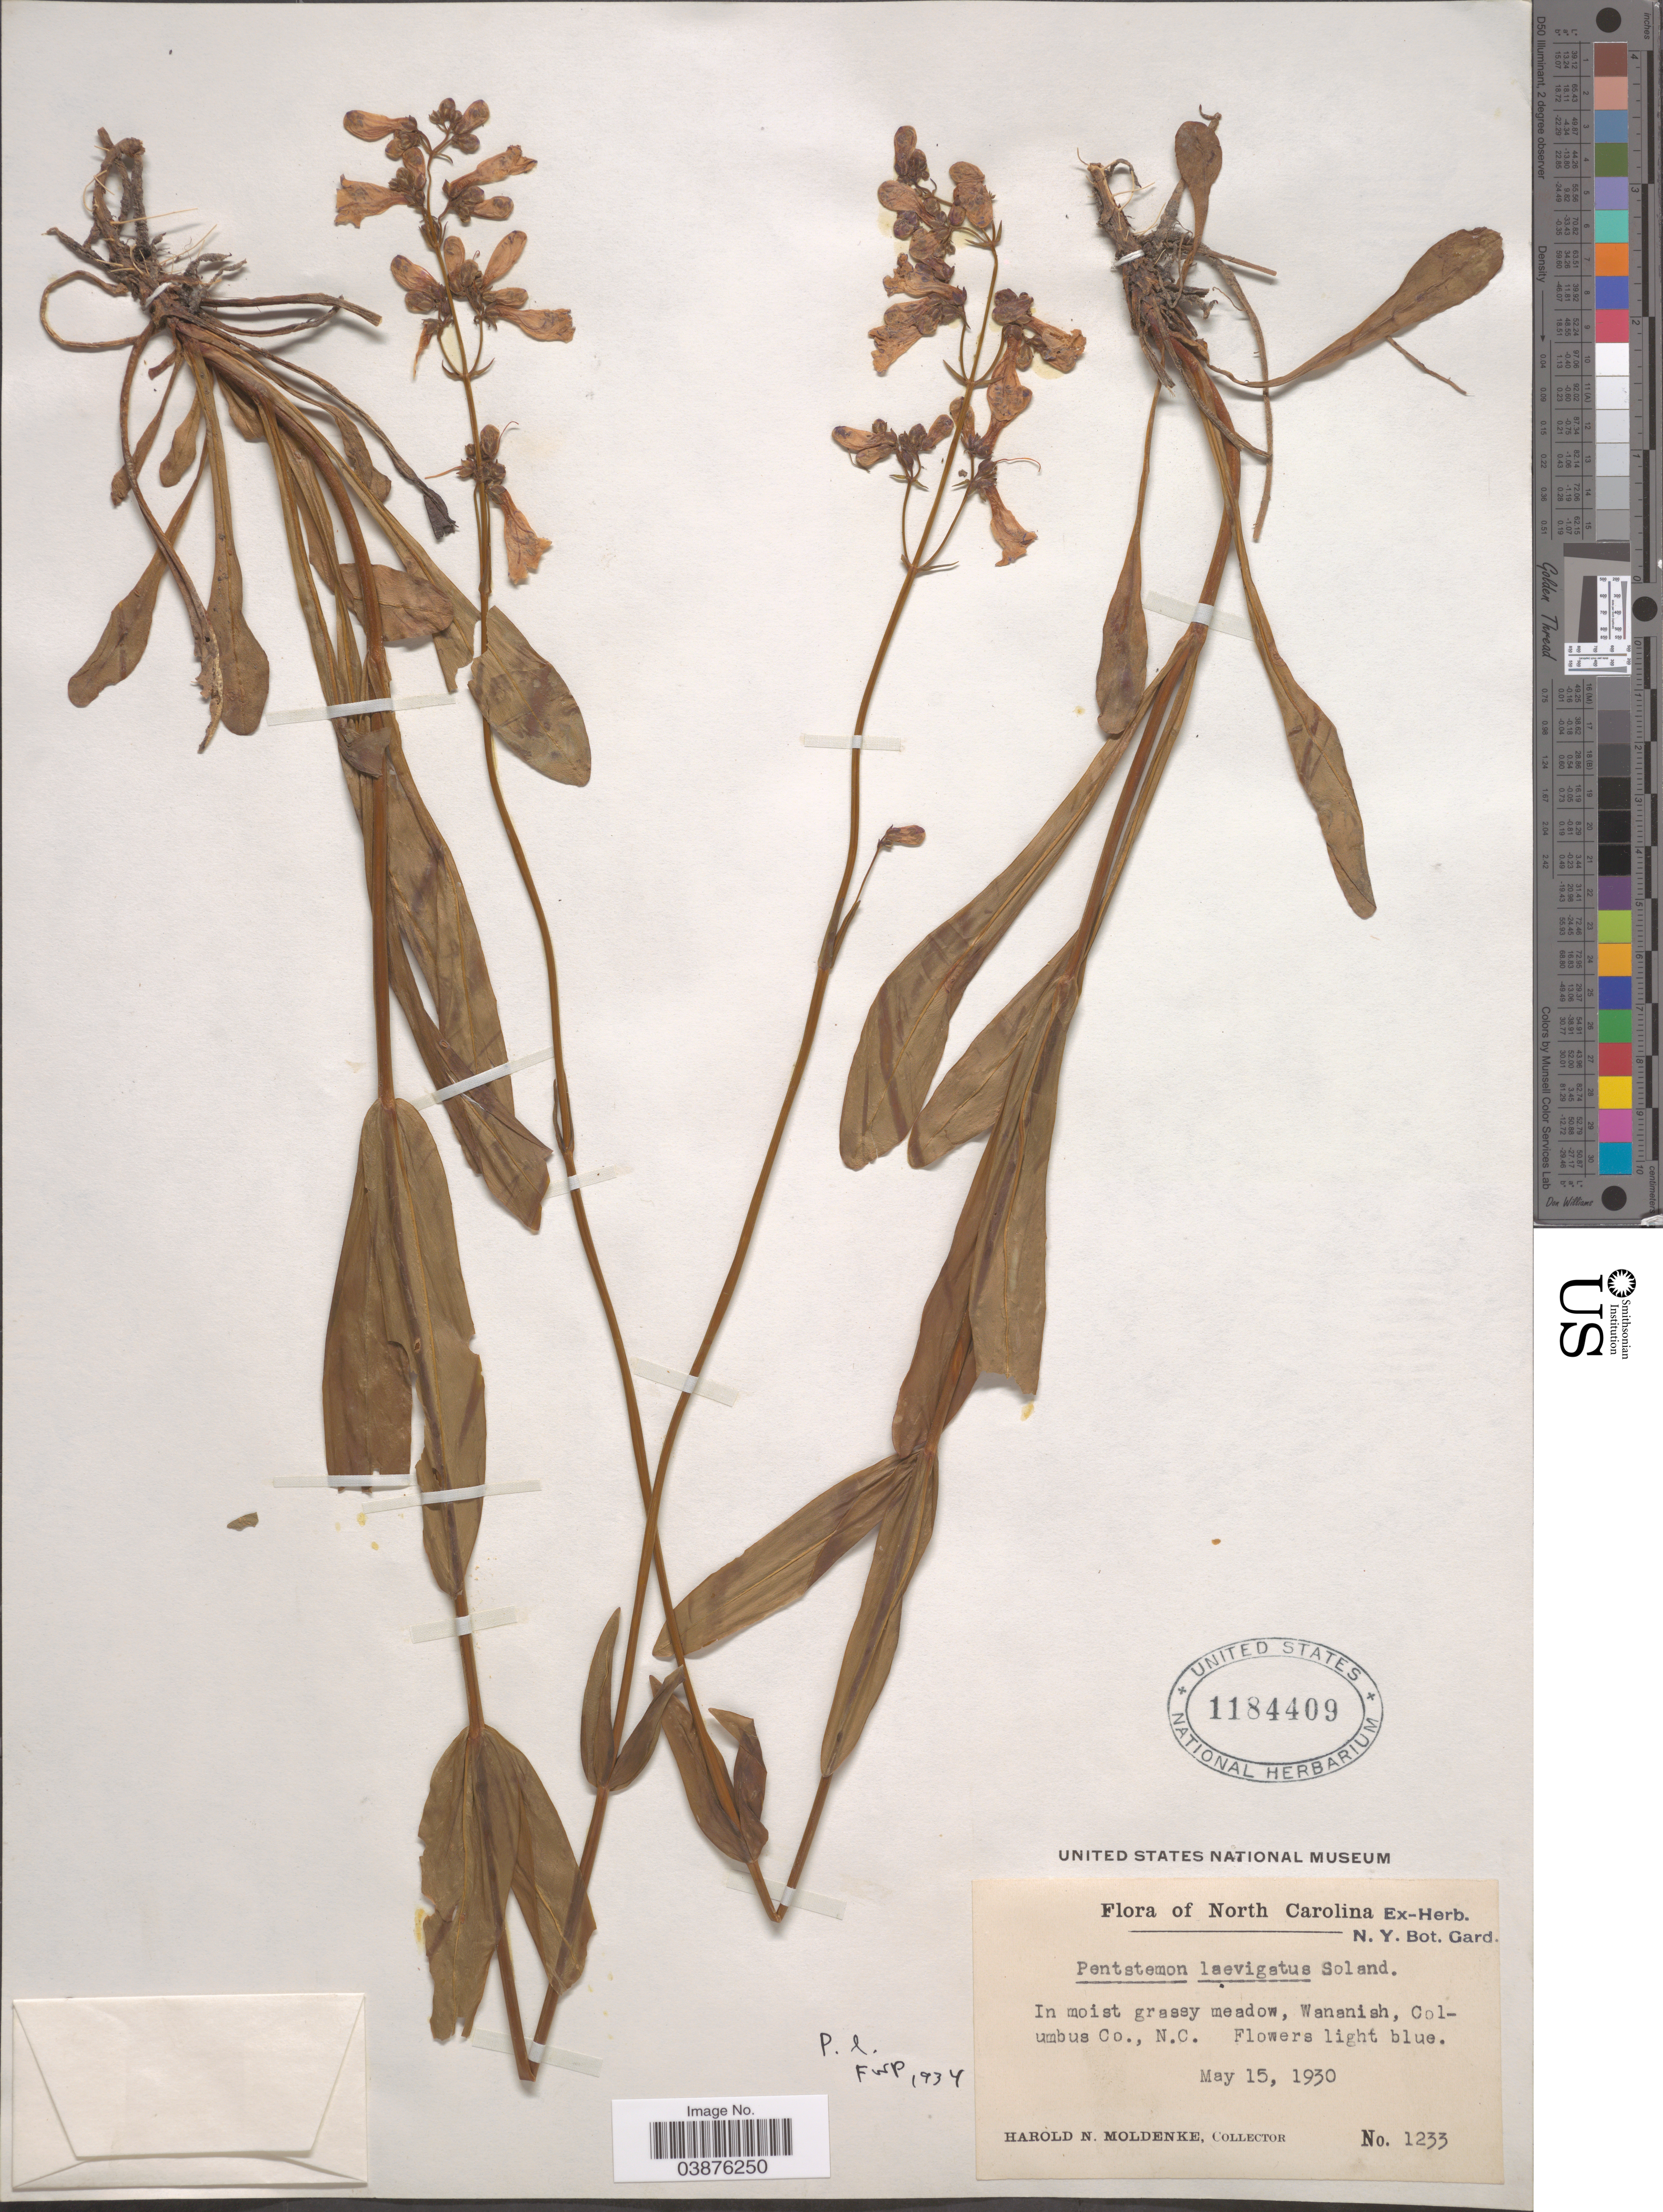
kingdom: Plantae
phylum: Tracheophyta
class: Magnoliopsida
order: Lamiales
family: Plantaginaceae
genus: Penstemon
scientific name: Penstemon laevigatus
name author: Aiton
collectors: H. N. Moldenke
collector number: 1233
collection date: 1930-05-15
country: United States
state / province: North Carolina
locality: In moist grassy meadow, Wananish, Columbus Co.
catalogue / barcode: US 1184409